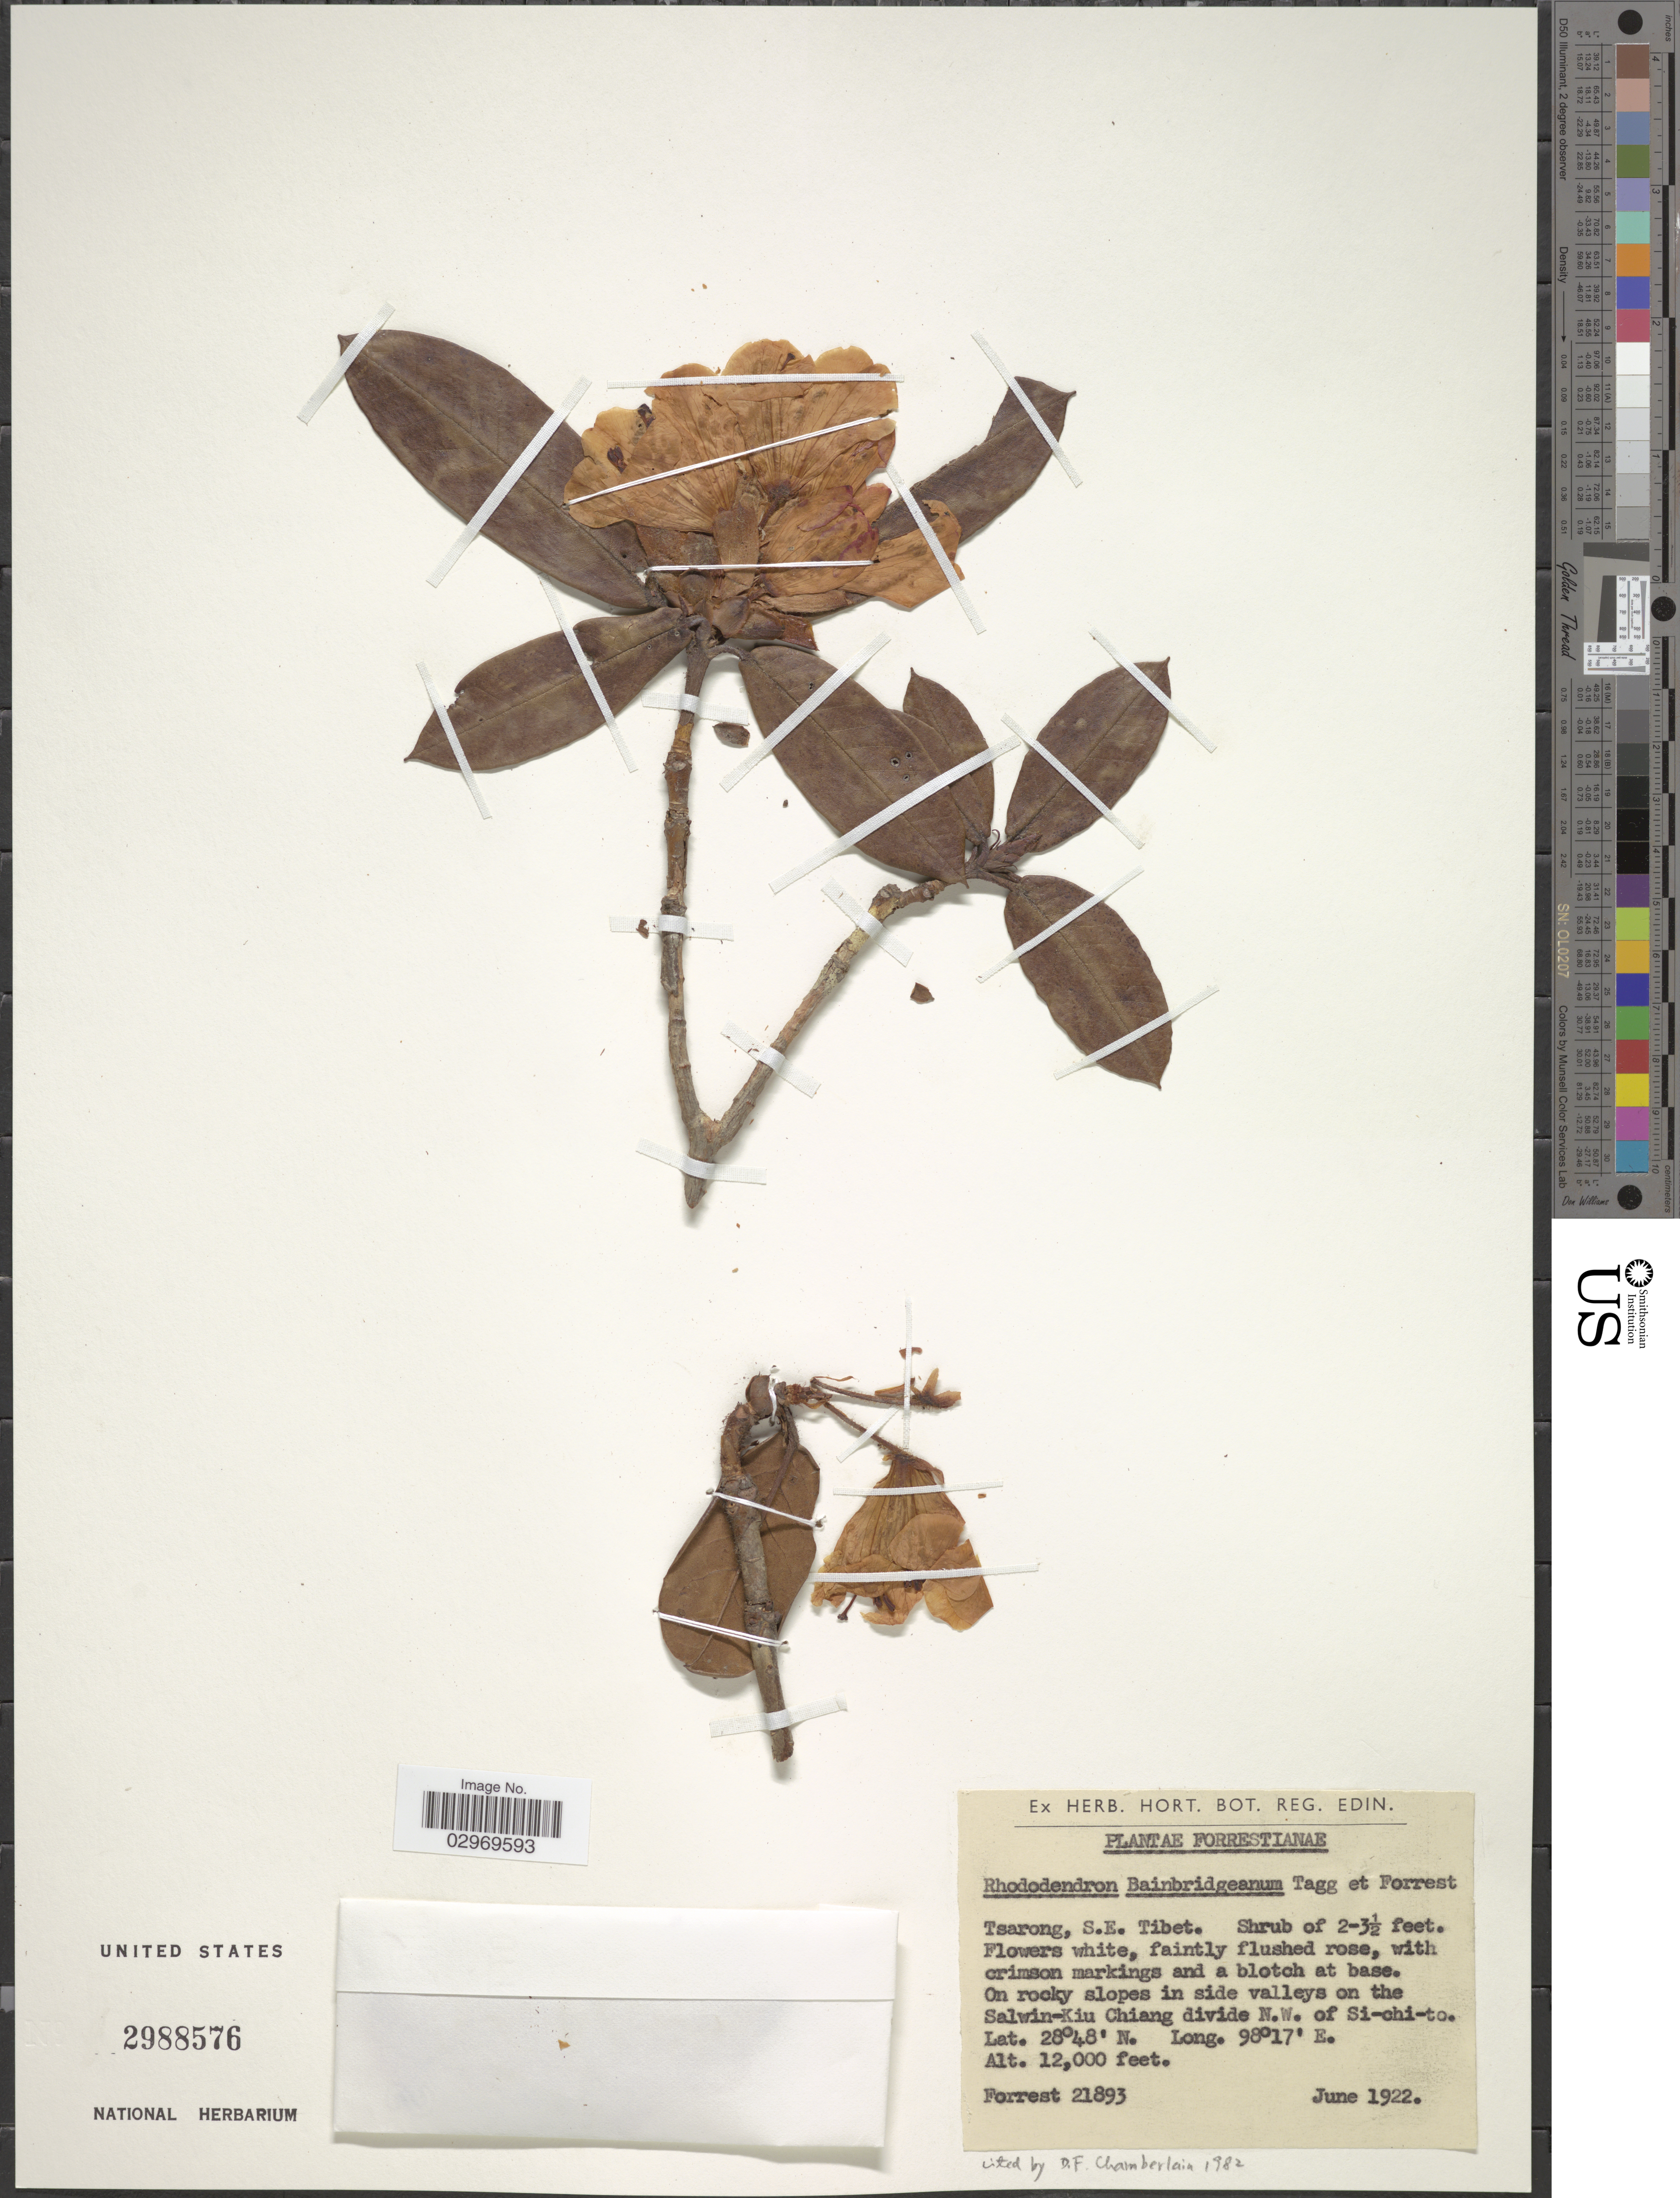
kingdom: Plantae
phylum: Tracheophyta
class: Magnoliopsida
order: Ericales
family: Ericaceae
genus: Rhododendron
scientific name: Rhododendron bainbridgeanum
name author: Tagg & Forrest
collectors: -. Forrest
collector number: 21893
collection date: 1922-06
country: China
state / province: Xizang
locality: Tsarong, S.E. Tibet, on rocky slopes in side valleys on the Salwin-Kiu Chiang divide N.W. of Si-chi-to.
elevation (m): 3658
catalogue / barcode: US 2988576